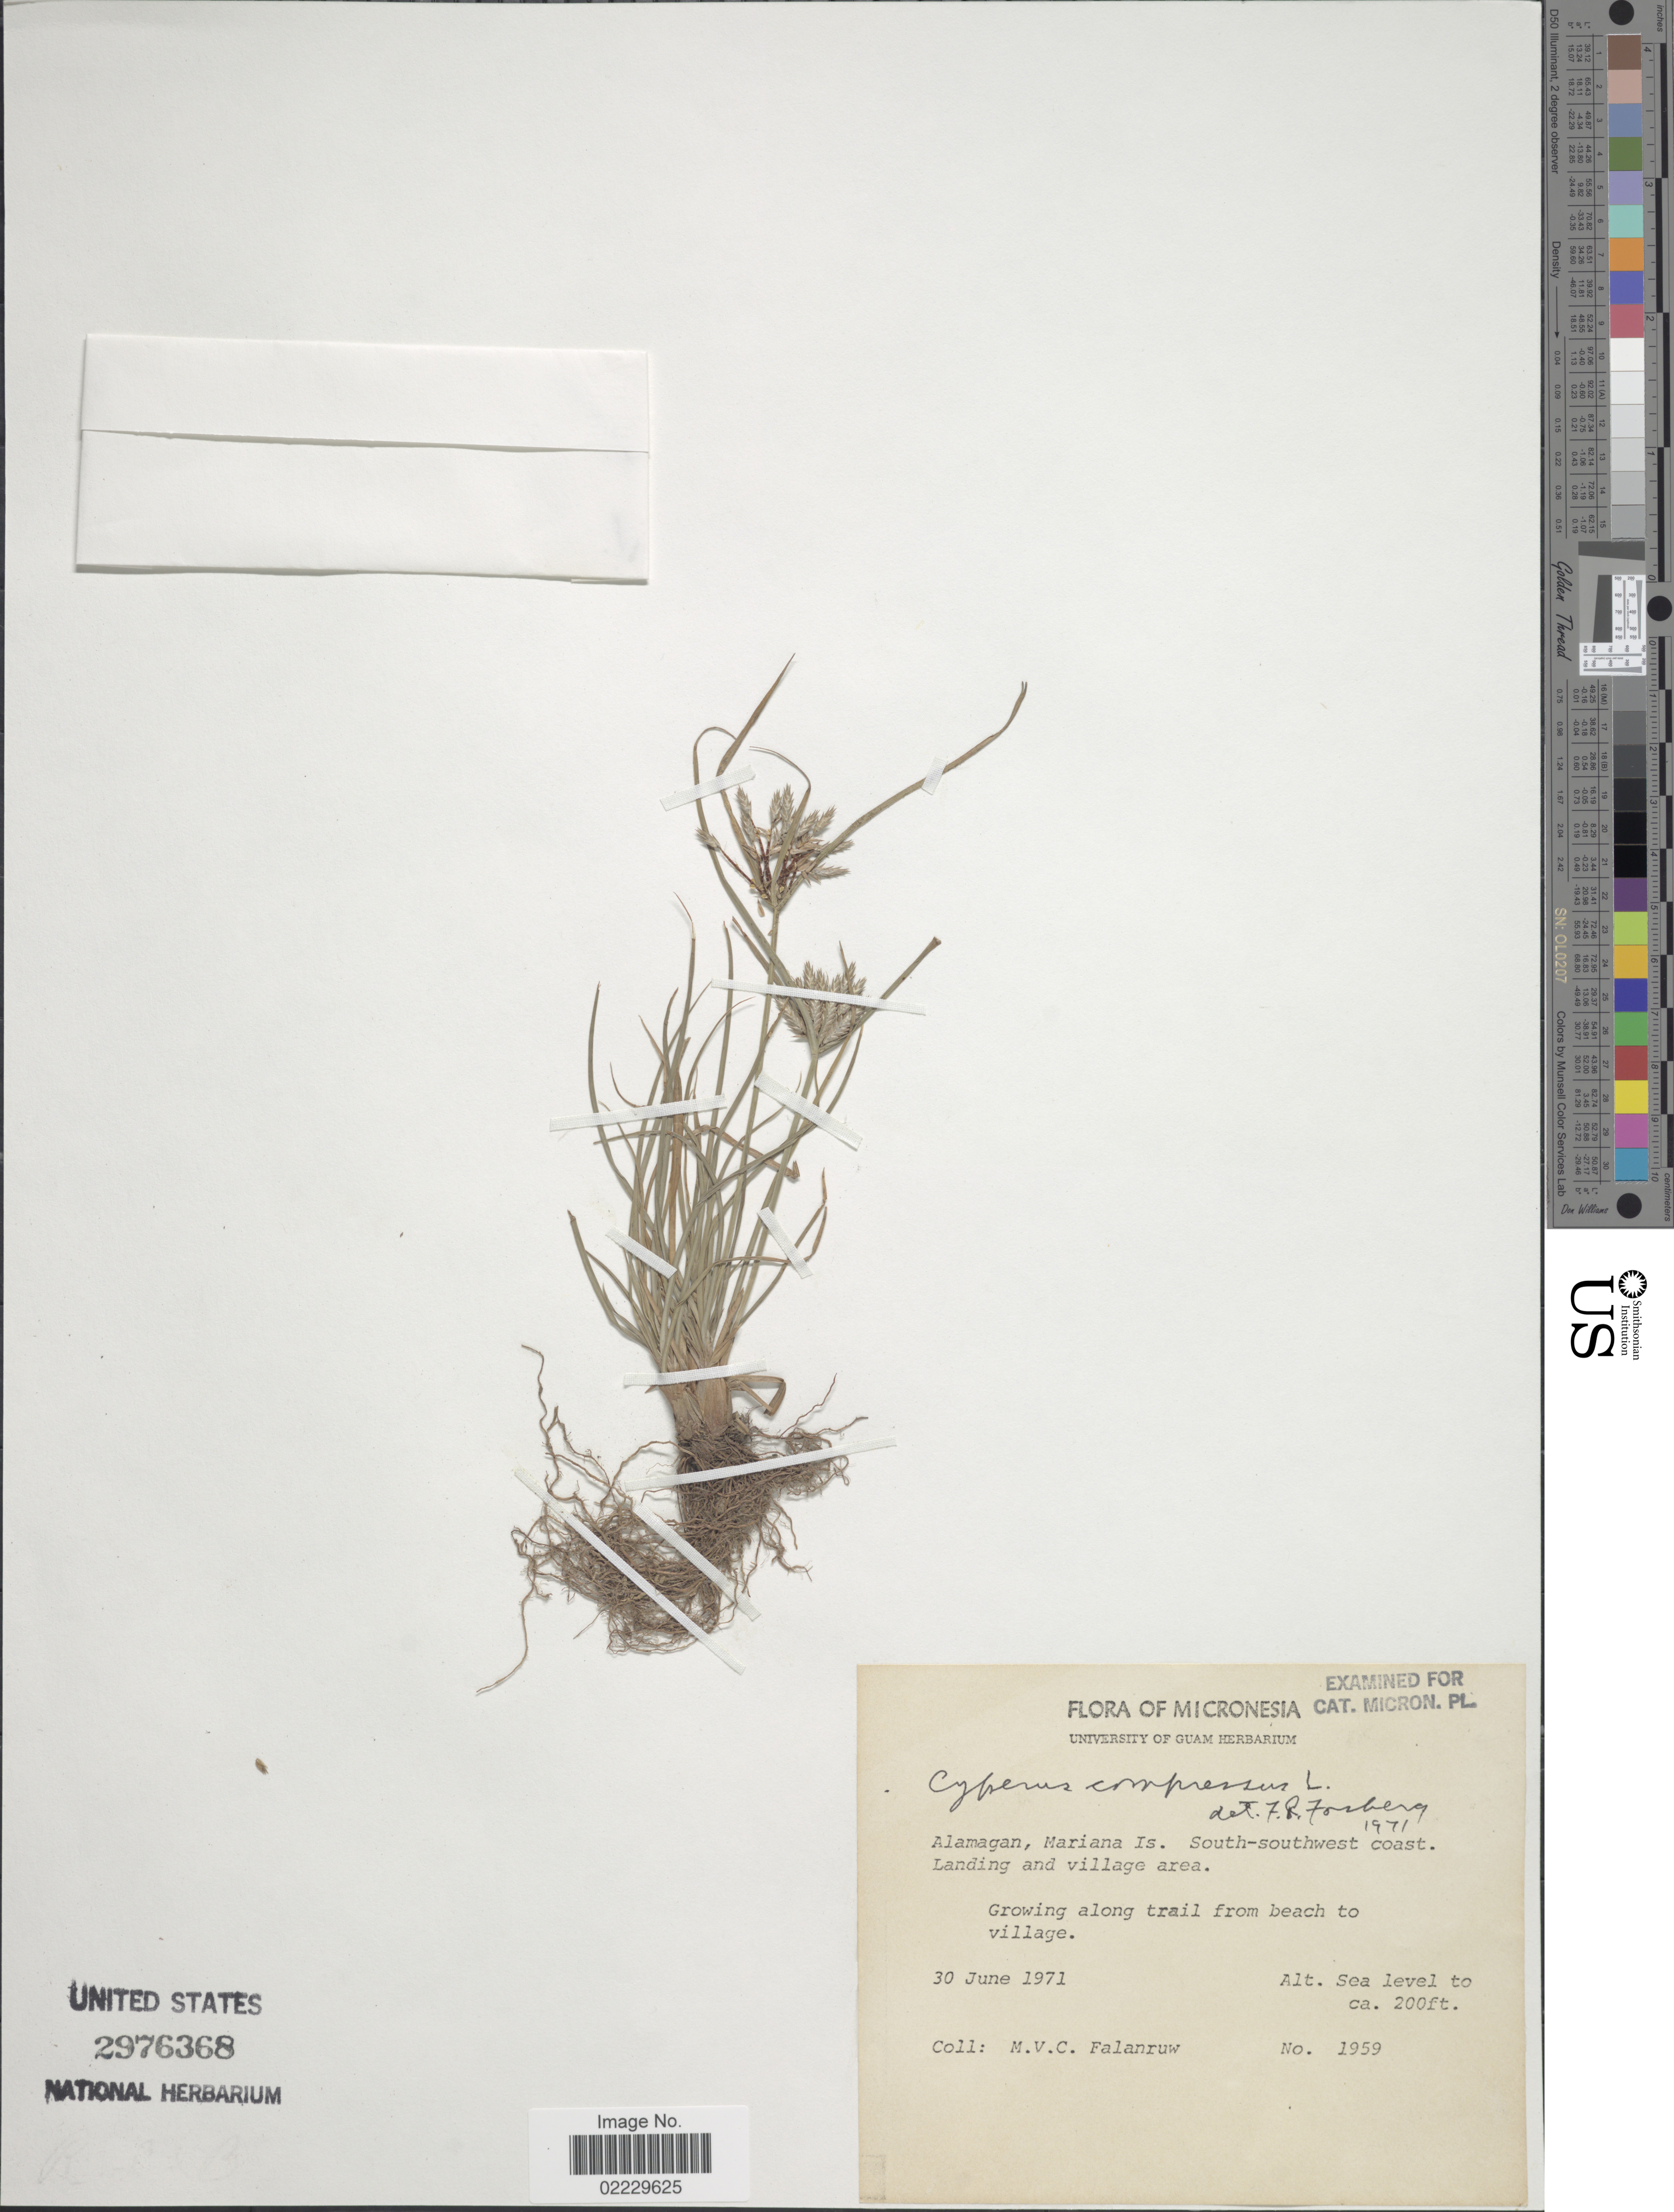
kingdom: Plantae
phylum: Tracheophyta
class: Liliopsida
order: Poales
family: Cyperaceae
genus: Cyperus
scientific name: Cyperus compressus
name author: L.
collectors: M. V. Falanruw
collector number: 1959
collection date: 1971-06-30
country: Northern Mariana Islands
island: Alamagan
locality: Alamagan, Mariana Is. South-southwest coast. Landing and village area.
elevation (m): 0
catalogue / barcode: US 2976368